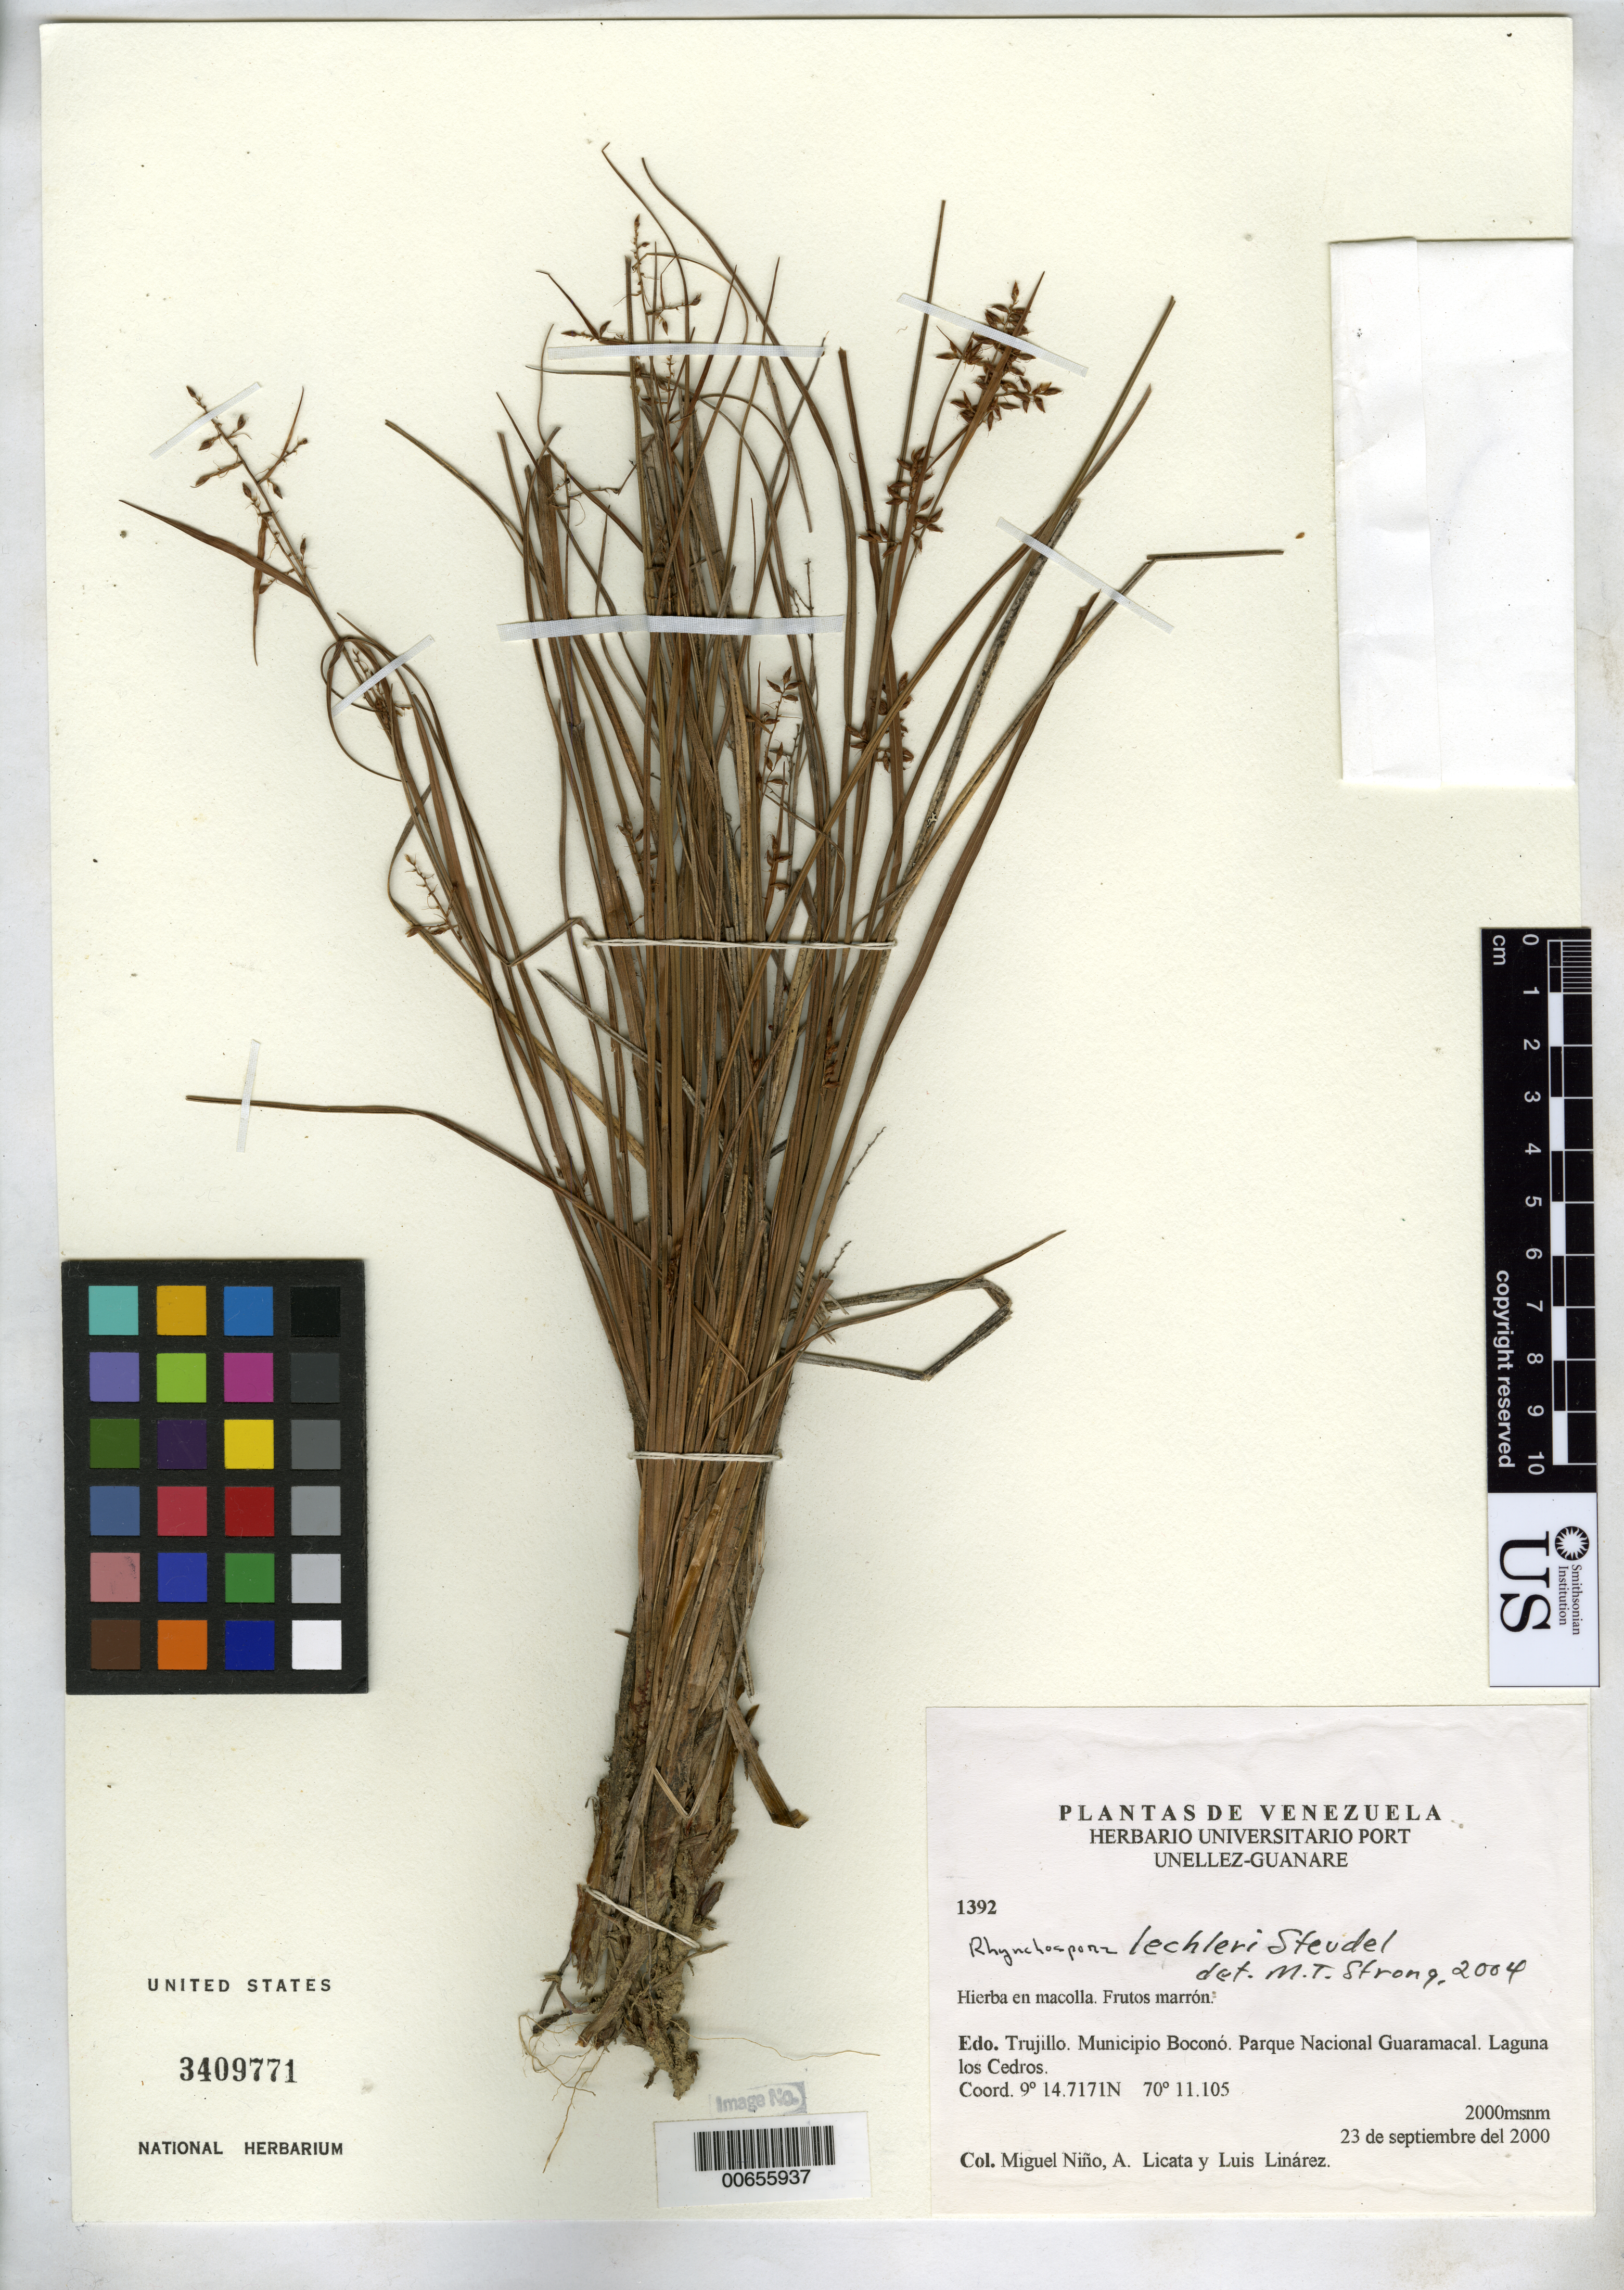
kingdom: Plantae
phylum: Tracheophyta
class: Liliopsida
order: Poales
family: Cyperaceae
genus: Rhynchospora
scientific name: Rhynchospora lechleri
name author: Steud. ex Boeckeler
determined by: Strong, Mark T., (BOT), Smithsonian Institution - National Museum of Natural History (UNITED STATES)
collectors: S. M. Niño, A. Licata & L. Linárez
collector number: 1392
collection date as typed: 23 Sep 2000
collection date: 2000-09-23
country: Venezuela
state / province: Trujillo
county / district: Boconó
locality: Parque Nacional Guaramacal, Laguna Los Cedros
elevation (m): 2000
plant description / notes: PORT, US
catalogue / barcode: US 3409771